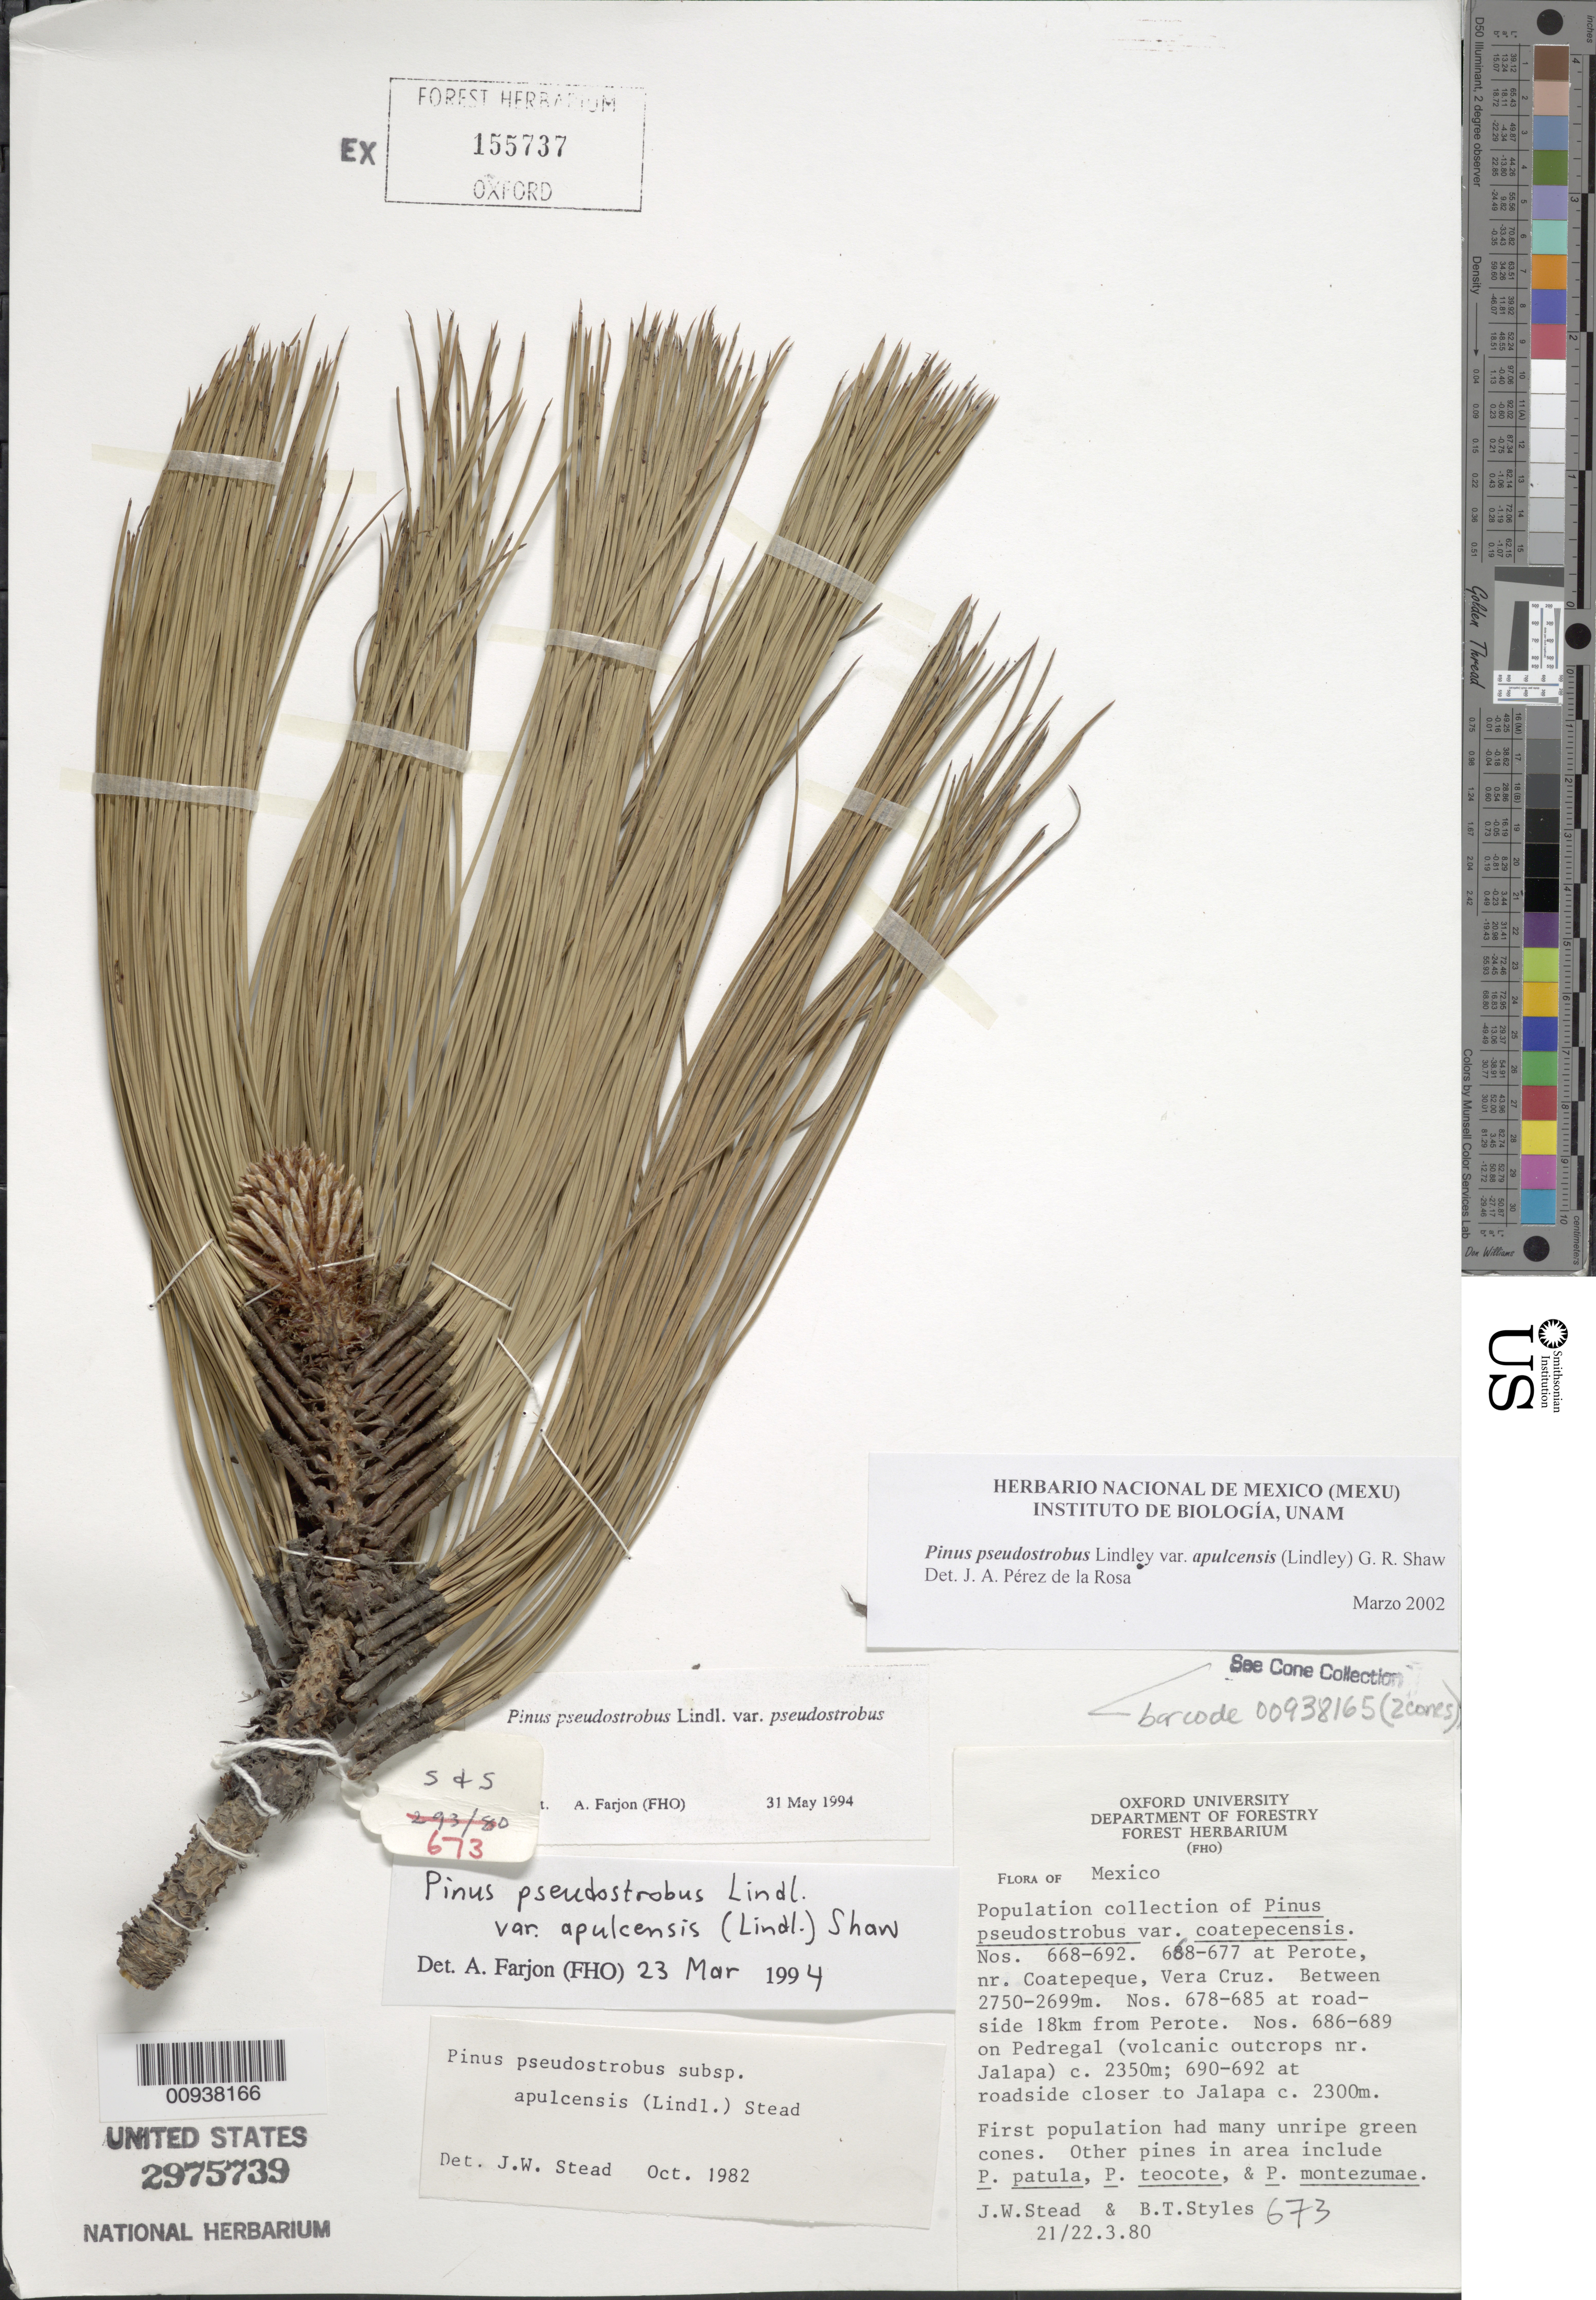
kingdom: Plantae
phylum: Tracheophyta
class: Pinopsida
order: Pinales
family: Pinaceae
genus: Pinus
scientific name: Pinus pseudostrobus var. apulcensis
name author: (Shaw) Lindl.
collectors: J. Stead & B. T. Styles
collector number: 673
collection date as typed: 21 Mar 1980 to 22 Mar 1980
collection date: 1980-03-21/1980-03-22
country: Mexico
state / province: Veracruz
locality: At Perote nr. Coatepeque [sic possibly Coatepec].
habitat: Other pines in area include P. patula, P. teocote, & P. montezumae.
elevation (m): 2750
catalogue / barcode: US 2975739